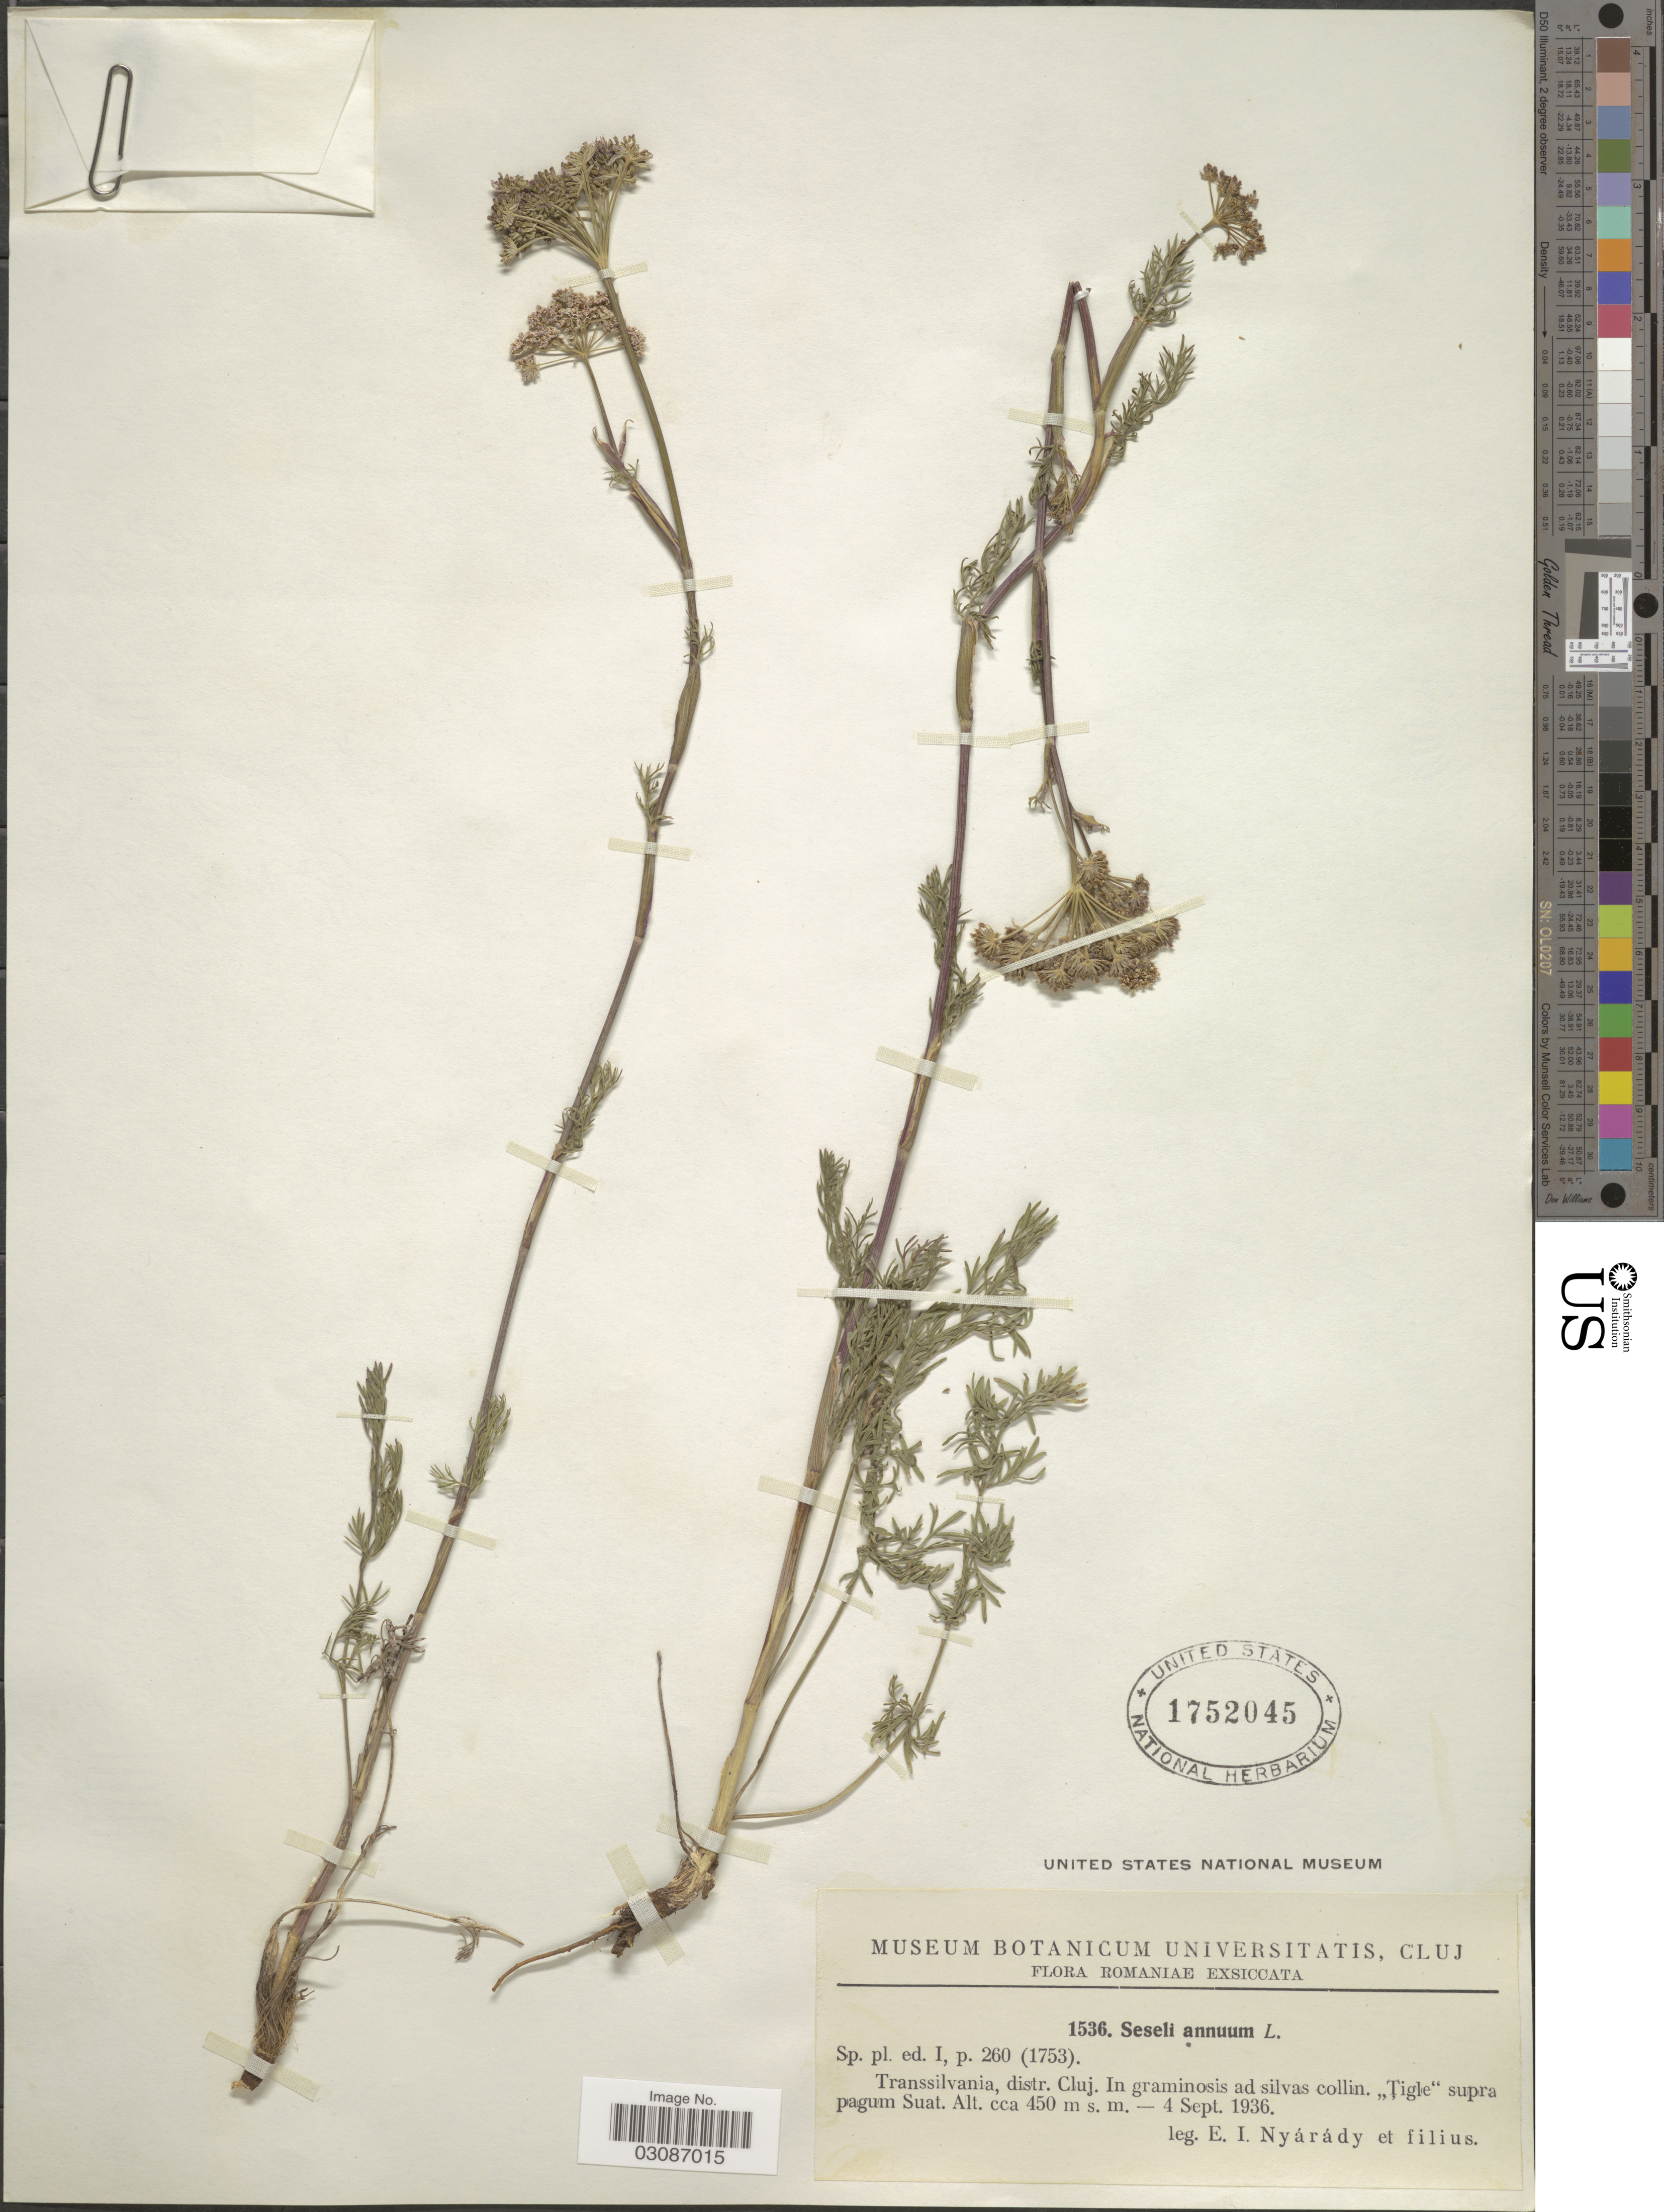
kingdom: Plantae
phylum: Tracheophyta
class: Magnoliopsida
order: Apiales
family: Apiaceae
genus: Seseli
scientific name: Seseli annuum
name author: L.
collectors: E. Nyárády & Filius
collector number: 1536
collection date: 1936-09-04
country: Romania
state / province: Cluj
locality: Transsilvania, distr. Cluj. Ad silvas collin. "Tigle" supra pagum Suat.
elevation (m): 450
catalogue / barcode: US 1752045